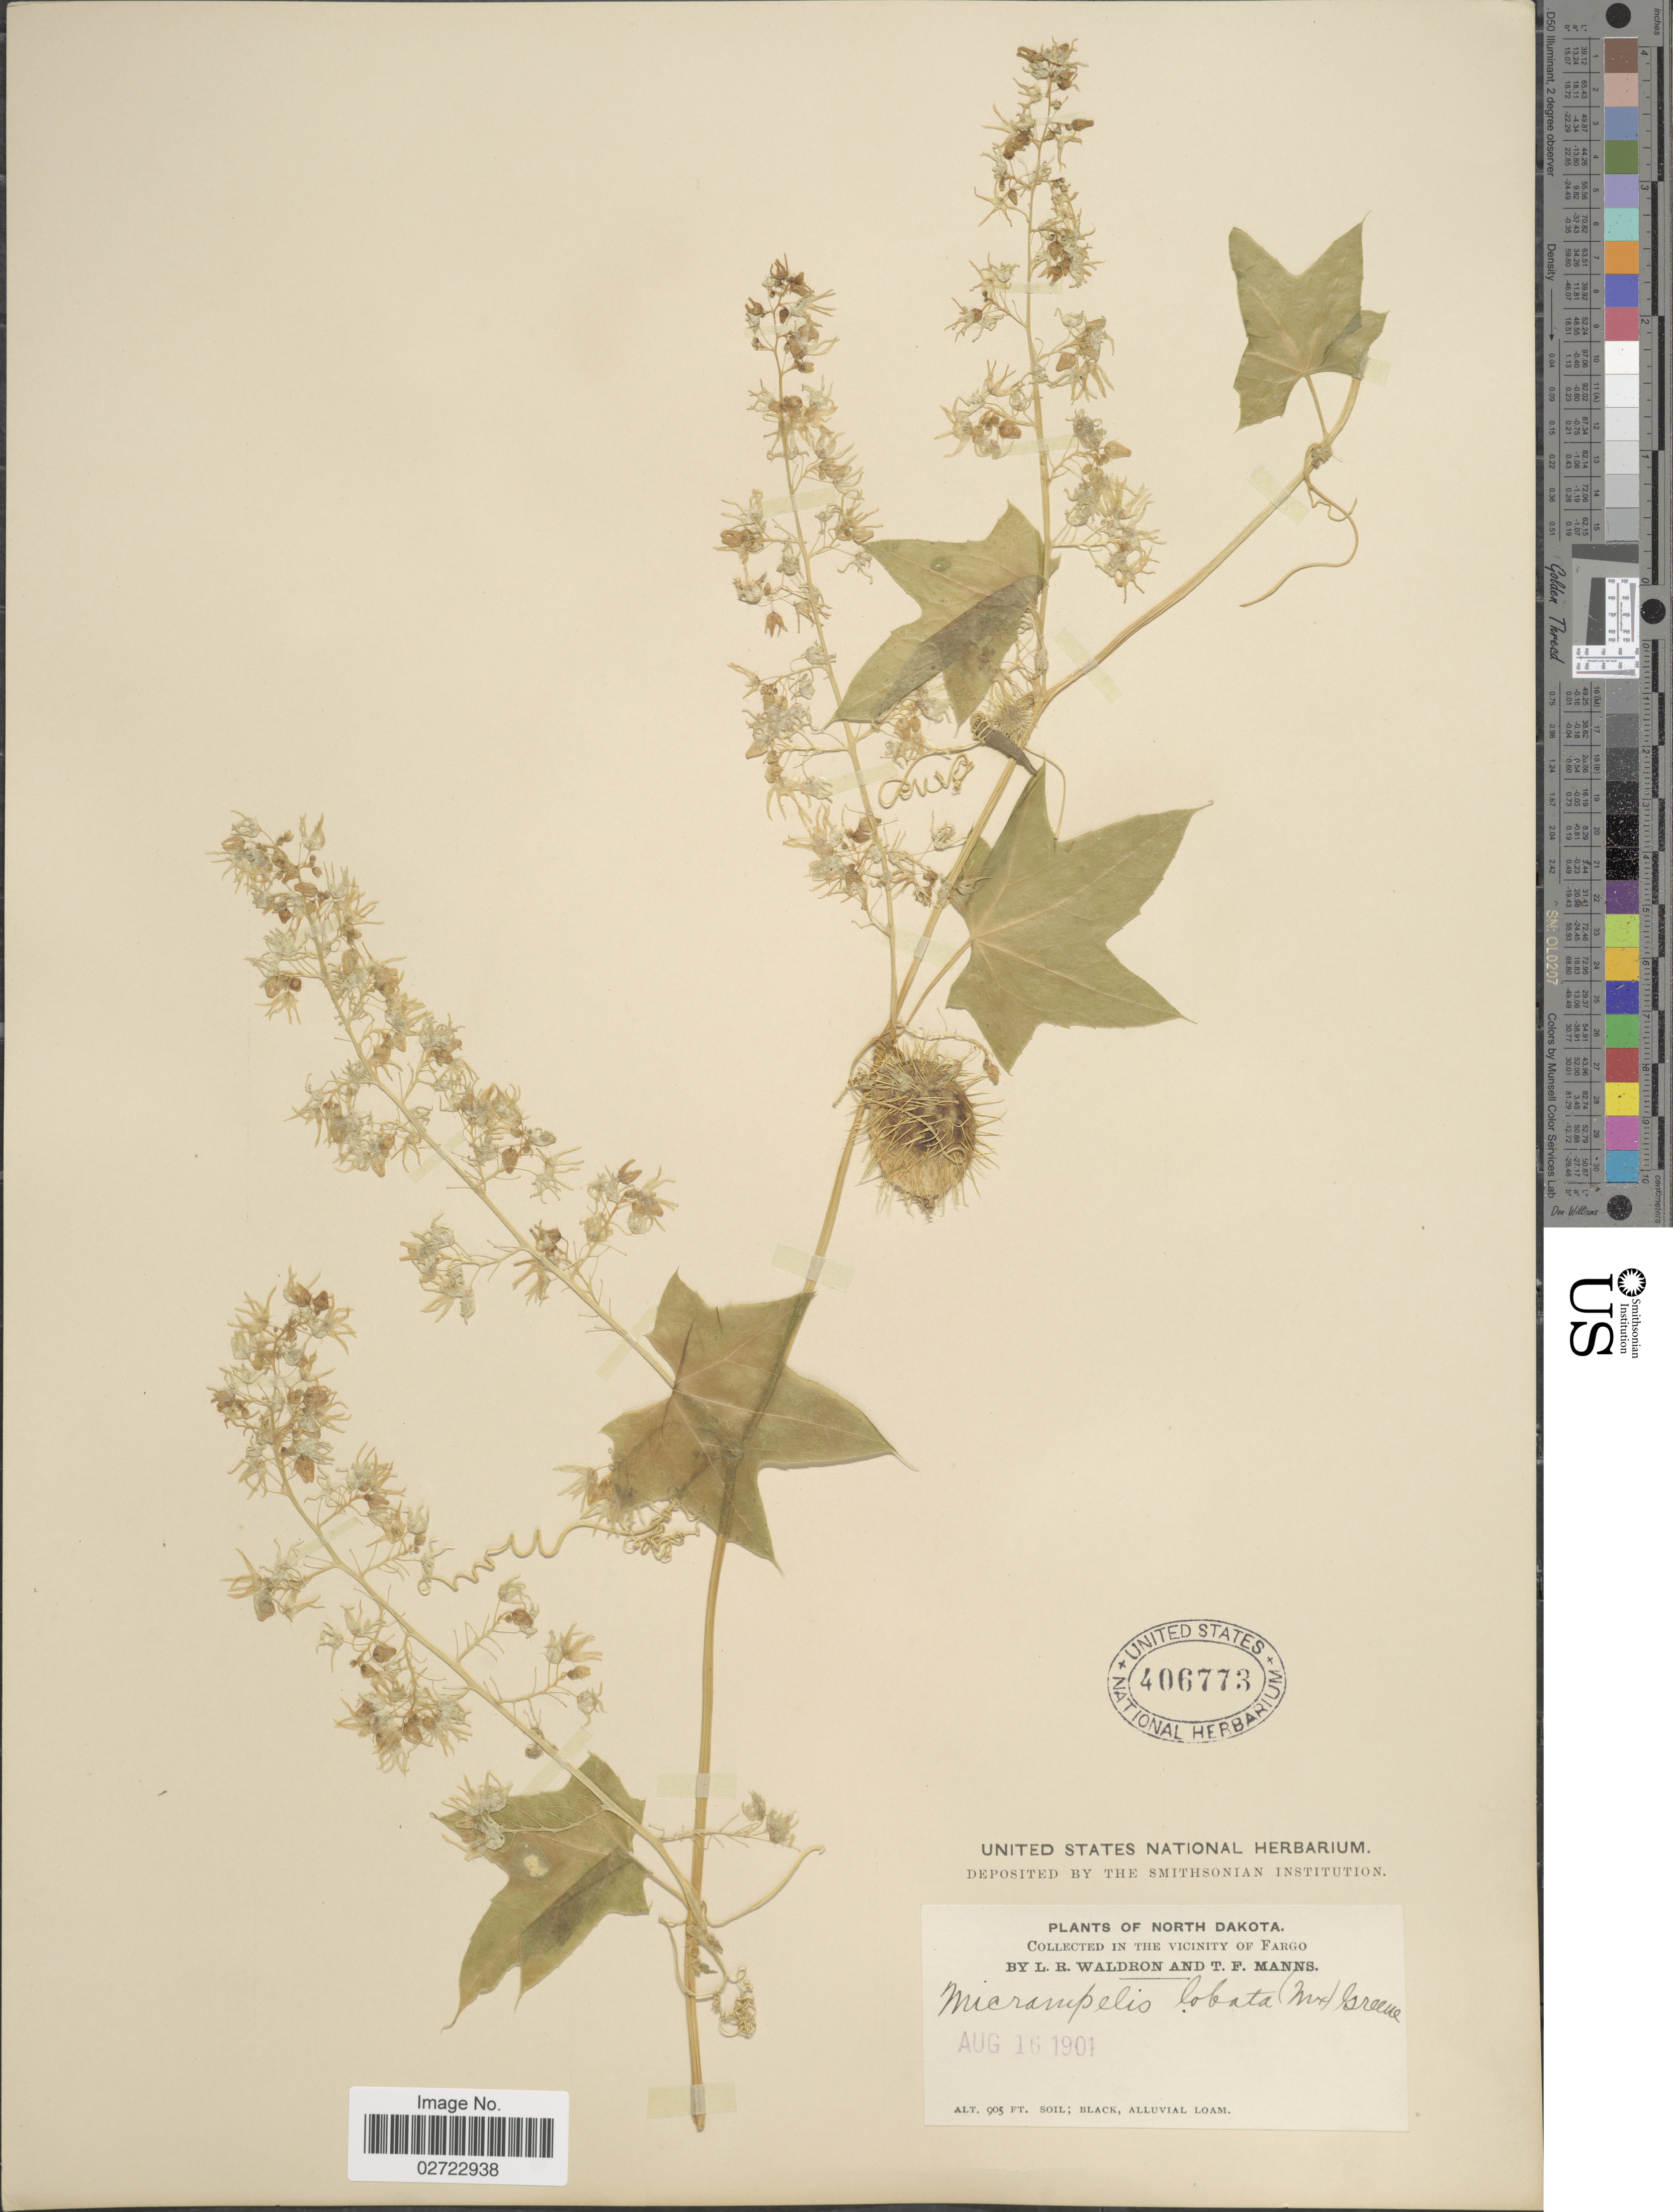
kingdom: Plantae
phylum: Tracheophyta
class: Magnoliopsida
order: Cucurbitales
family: Cucurbitaceae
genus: Echinocystis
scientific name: Echinocystis lobata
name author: (Michx.) Torr. & A. Gray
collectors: L. Waldron & T. Manns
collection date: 1901-08-16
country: United States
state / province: North Dakota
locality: In the vicinity of Fargo.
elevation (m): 276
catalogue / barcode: US 406773